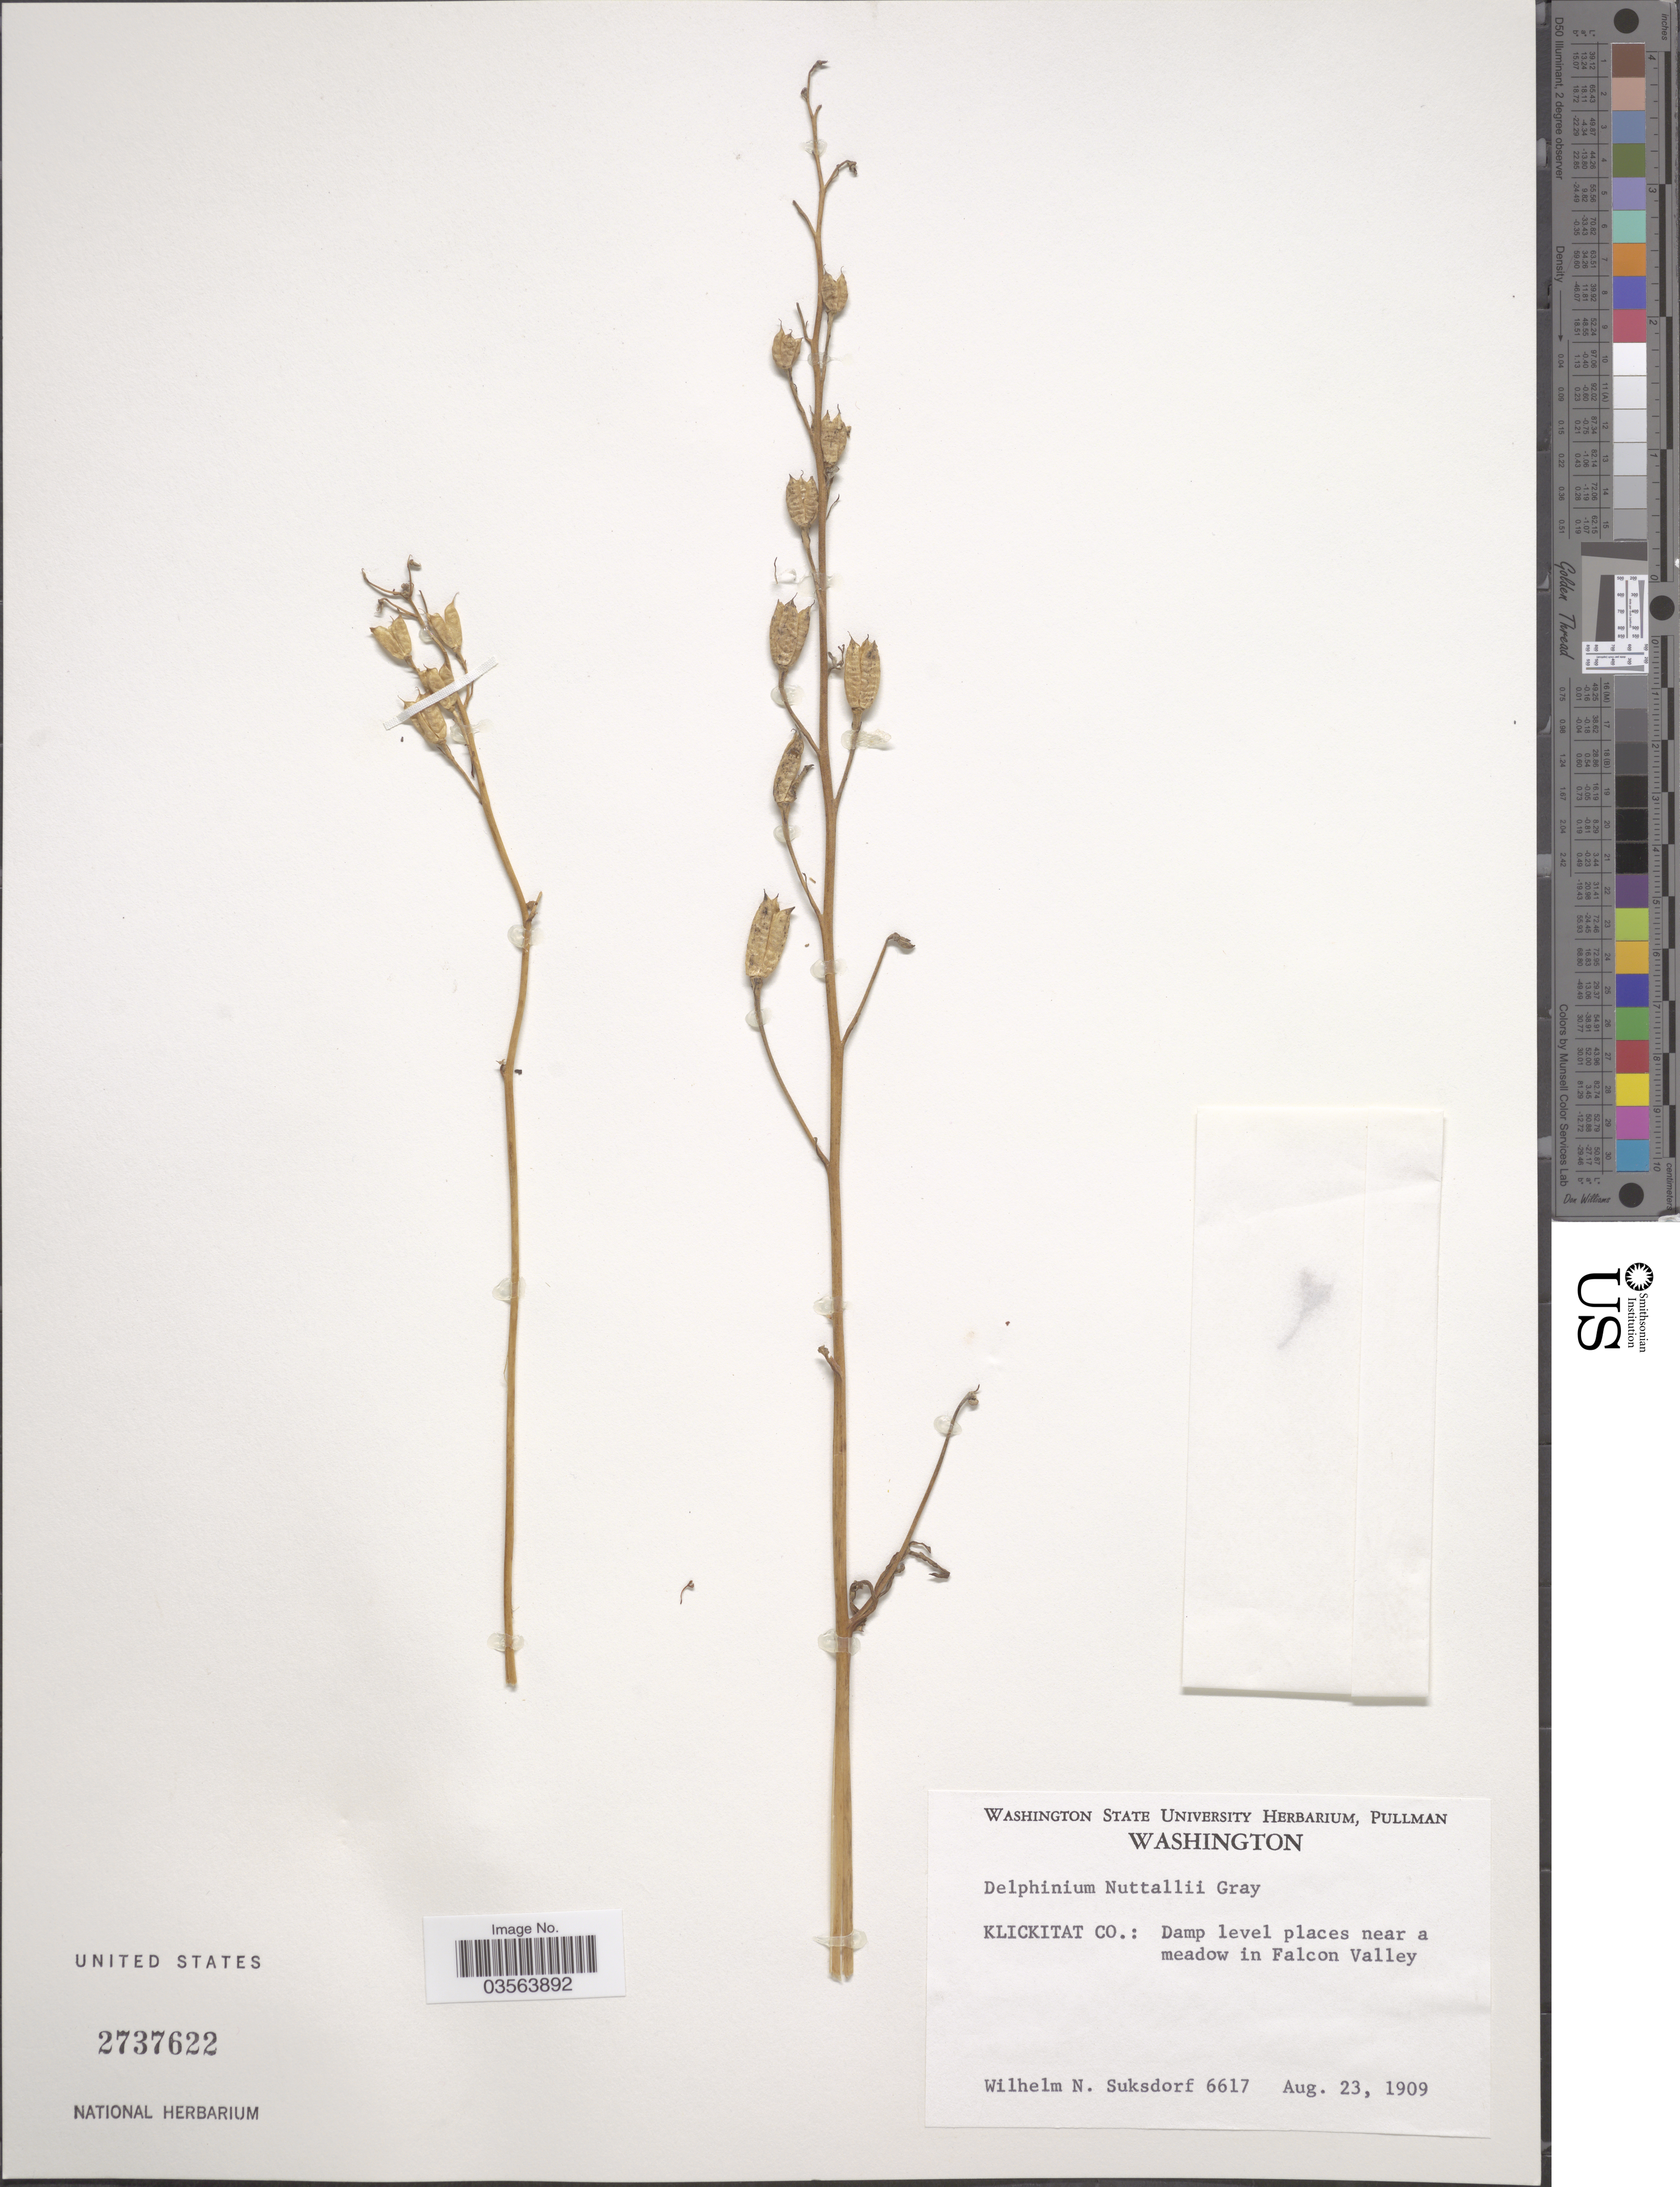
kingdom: Plantae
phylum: Tracheophyta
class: Magnoliopsida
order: Ranunculales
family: Ranunculaceae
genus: Delphinium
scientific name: Delphinium nuttallii subsp. nuttallii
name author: A. Gray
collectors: W. N. Suksdorf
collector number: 6617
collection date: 1909-08-23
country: United States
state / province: Washington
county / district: Klickitat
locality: Klickitat Co.: Damp level places near a meadow in Falcon Valley.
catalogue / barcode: US 2737622